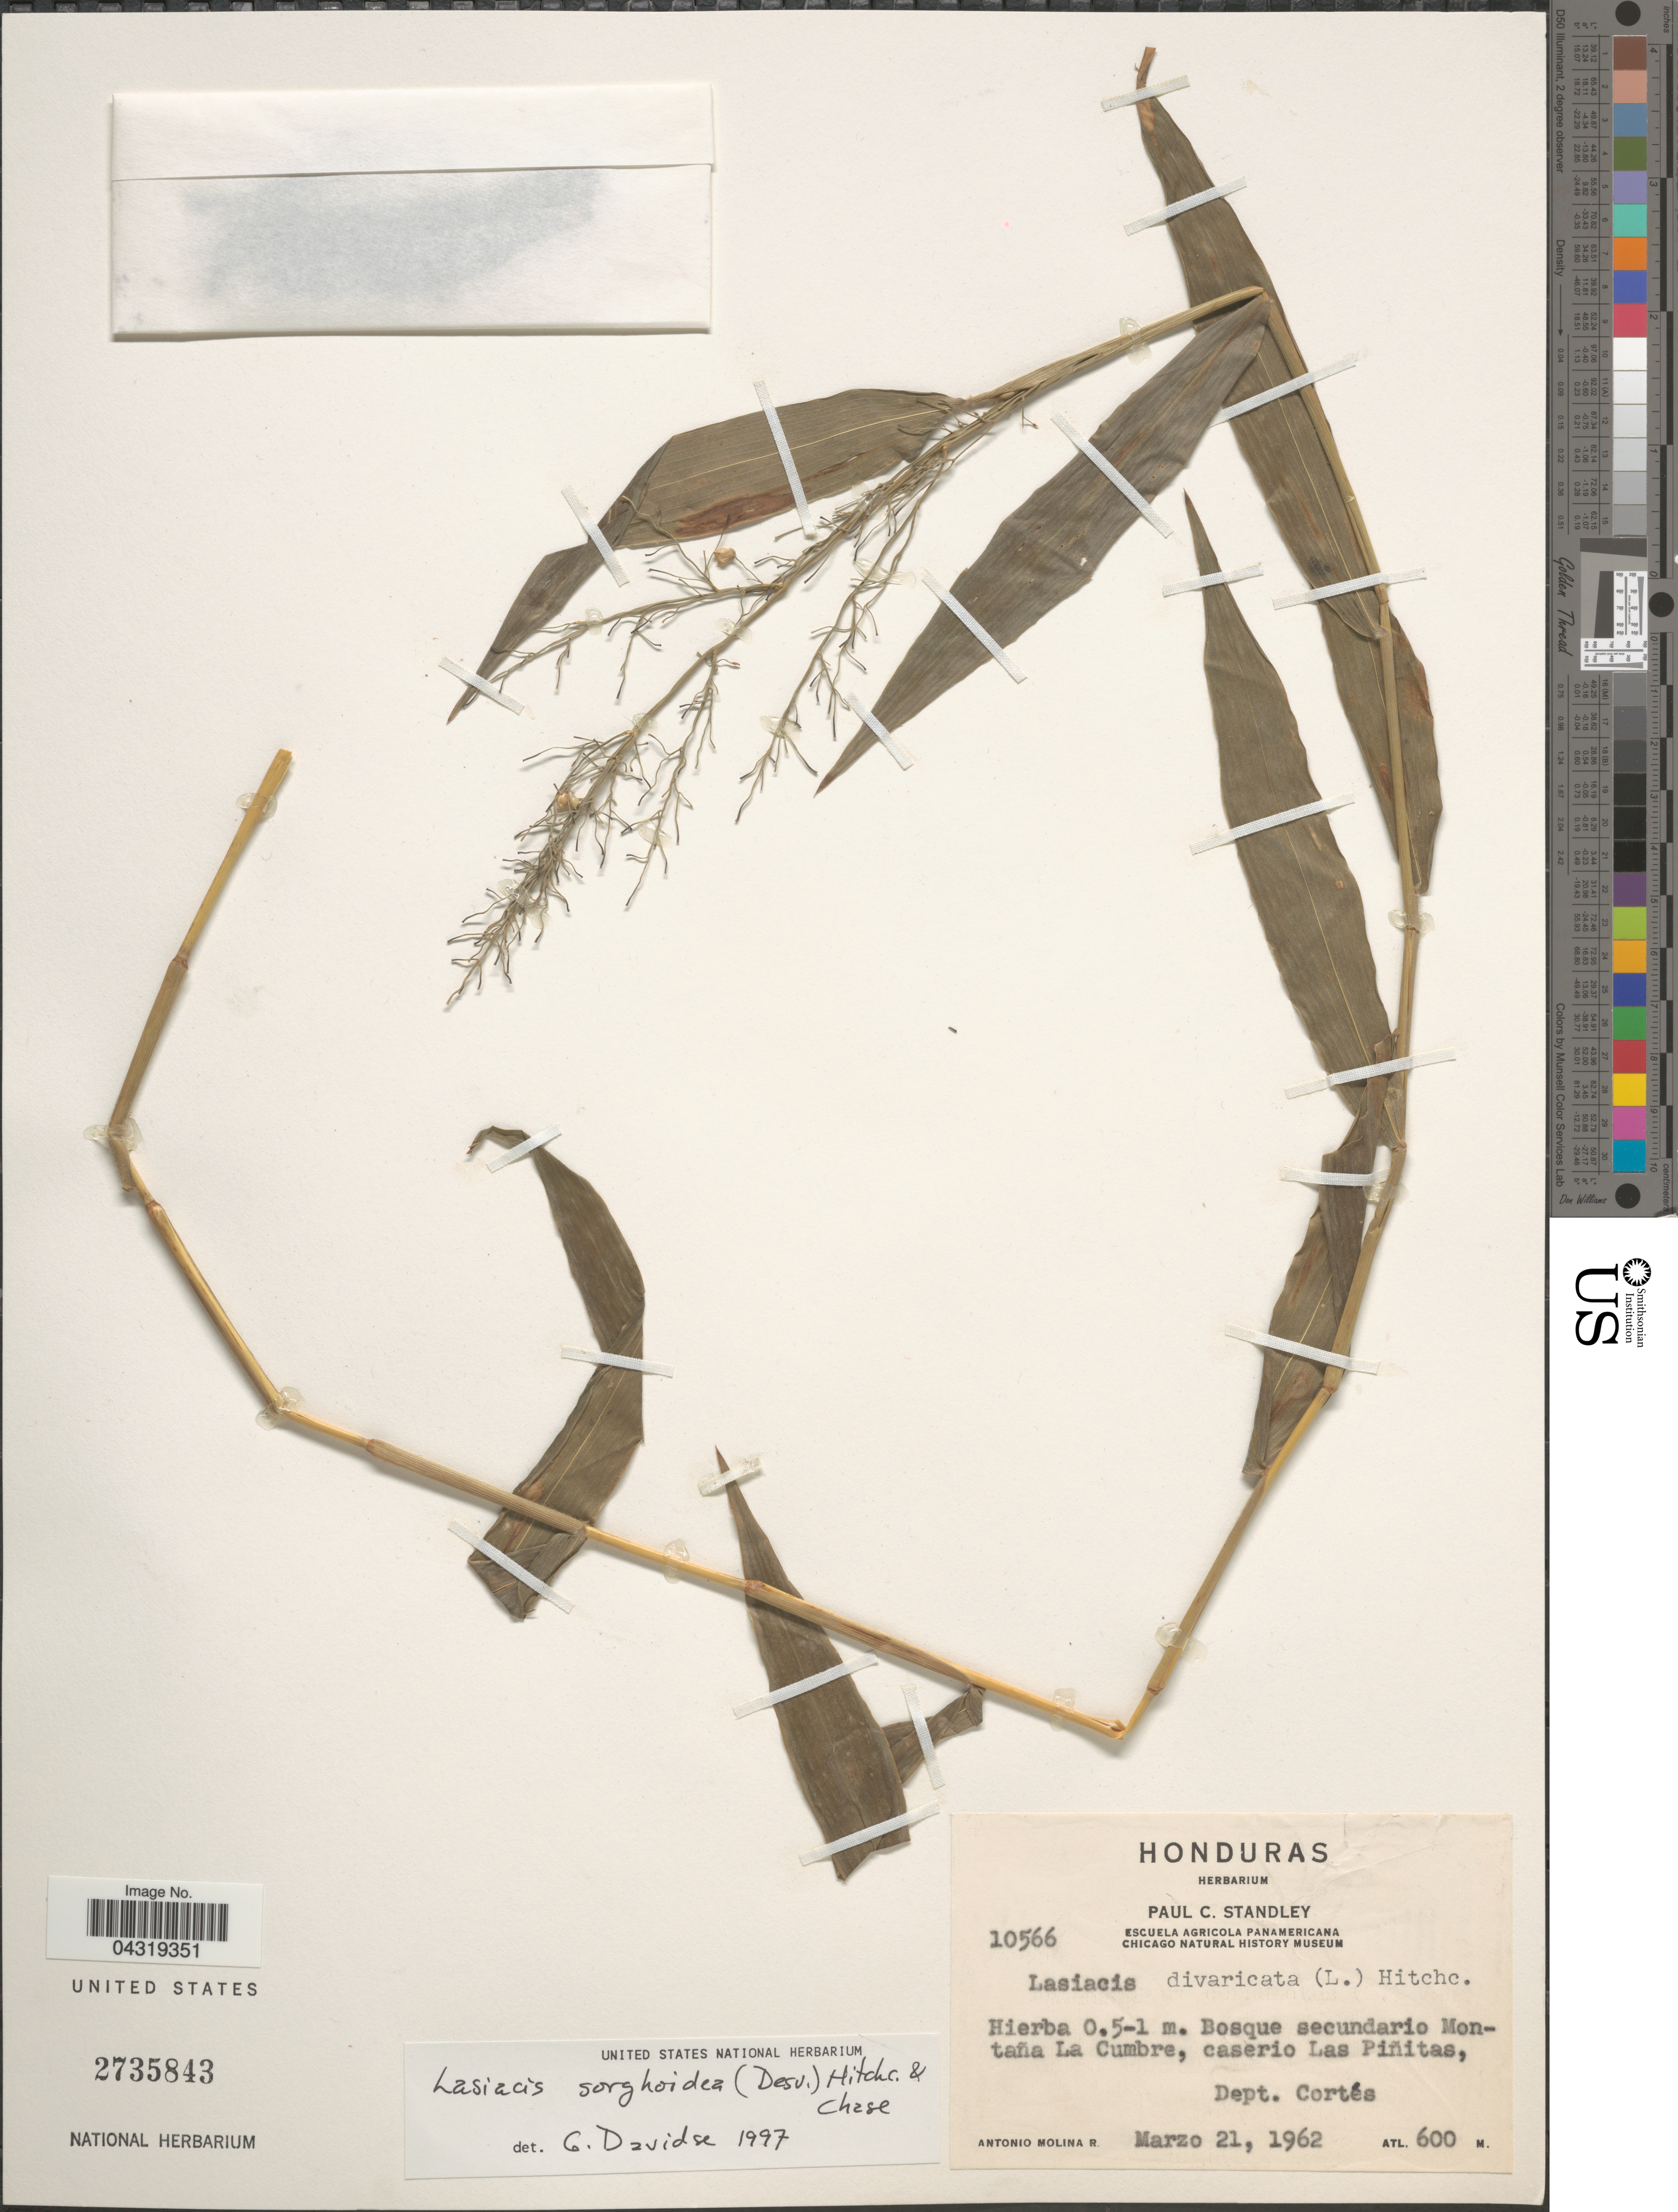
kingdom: Plantae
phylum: Tracheophyta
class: Liliopsida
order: Poales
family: Poaceae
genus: Lasiacis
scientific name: Lasiacis sorghoidea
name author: (Desv. ex Ham.) Hitchc. & Chase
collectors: A. Molina R.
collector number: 10566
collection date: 1962-03-21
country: Honduras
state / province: Cortes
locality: Bosque secundario Montaña La Cumbre, caserio Las Piñitas, Dept. Cortés.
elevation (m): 600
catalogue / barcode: US 2735843